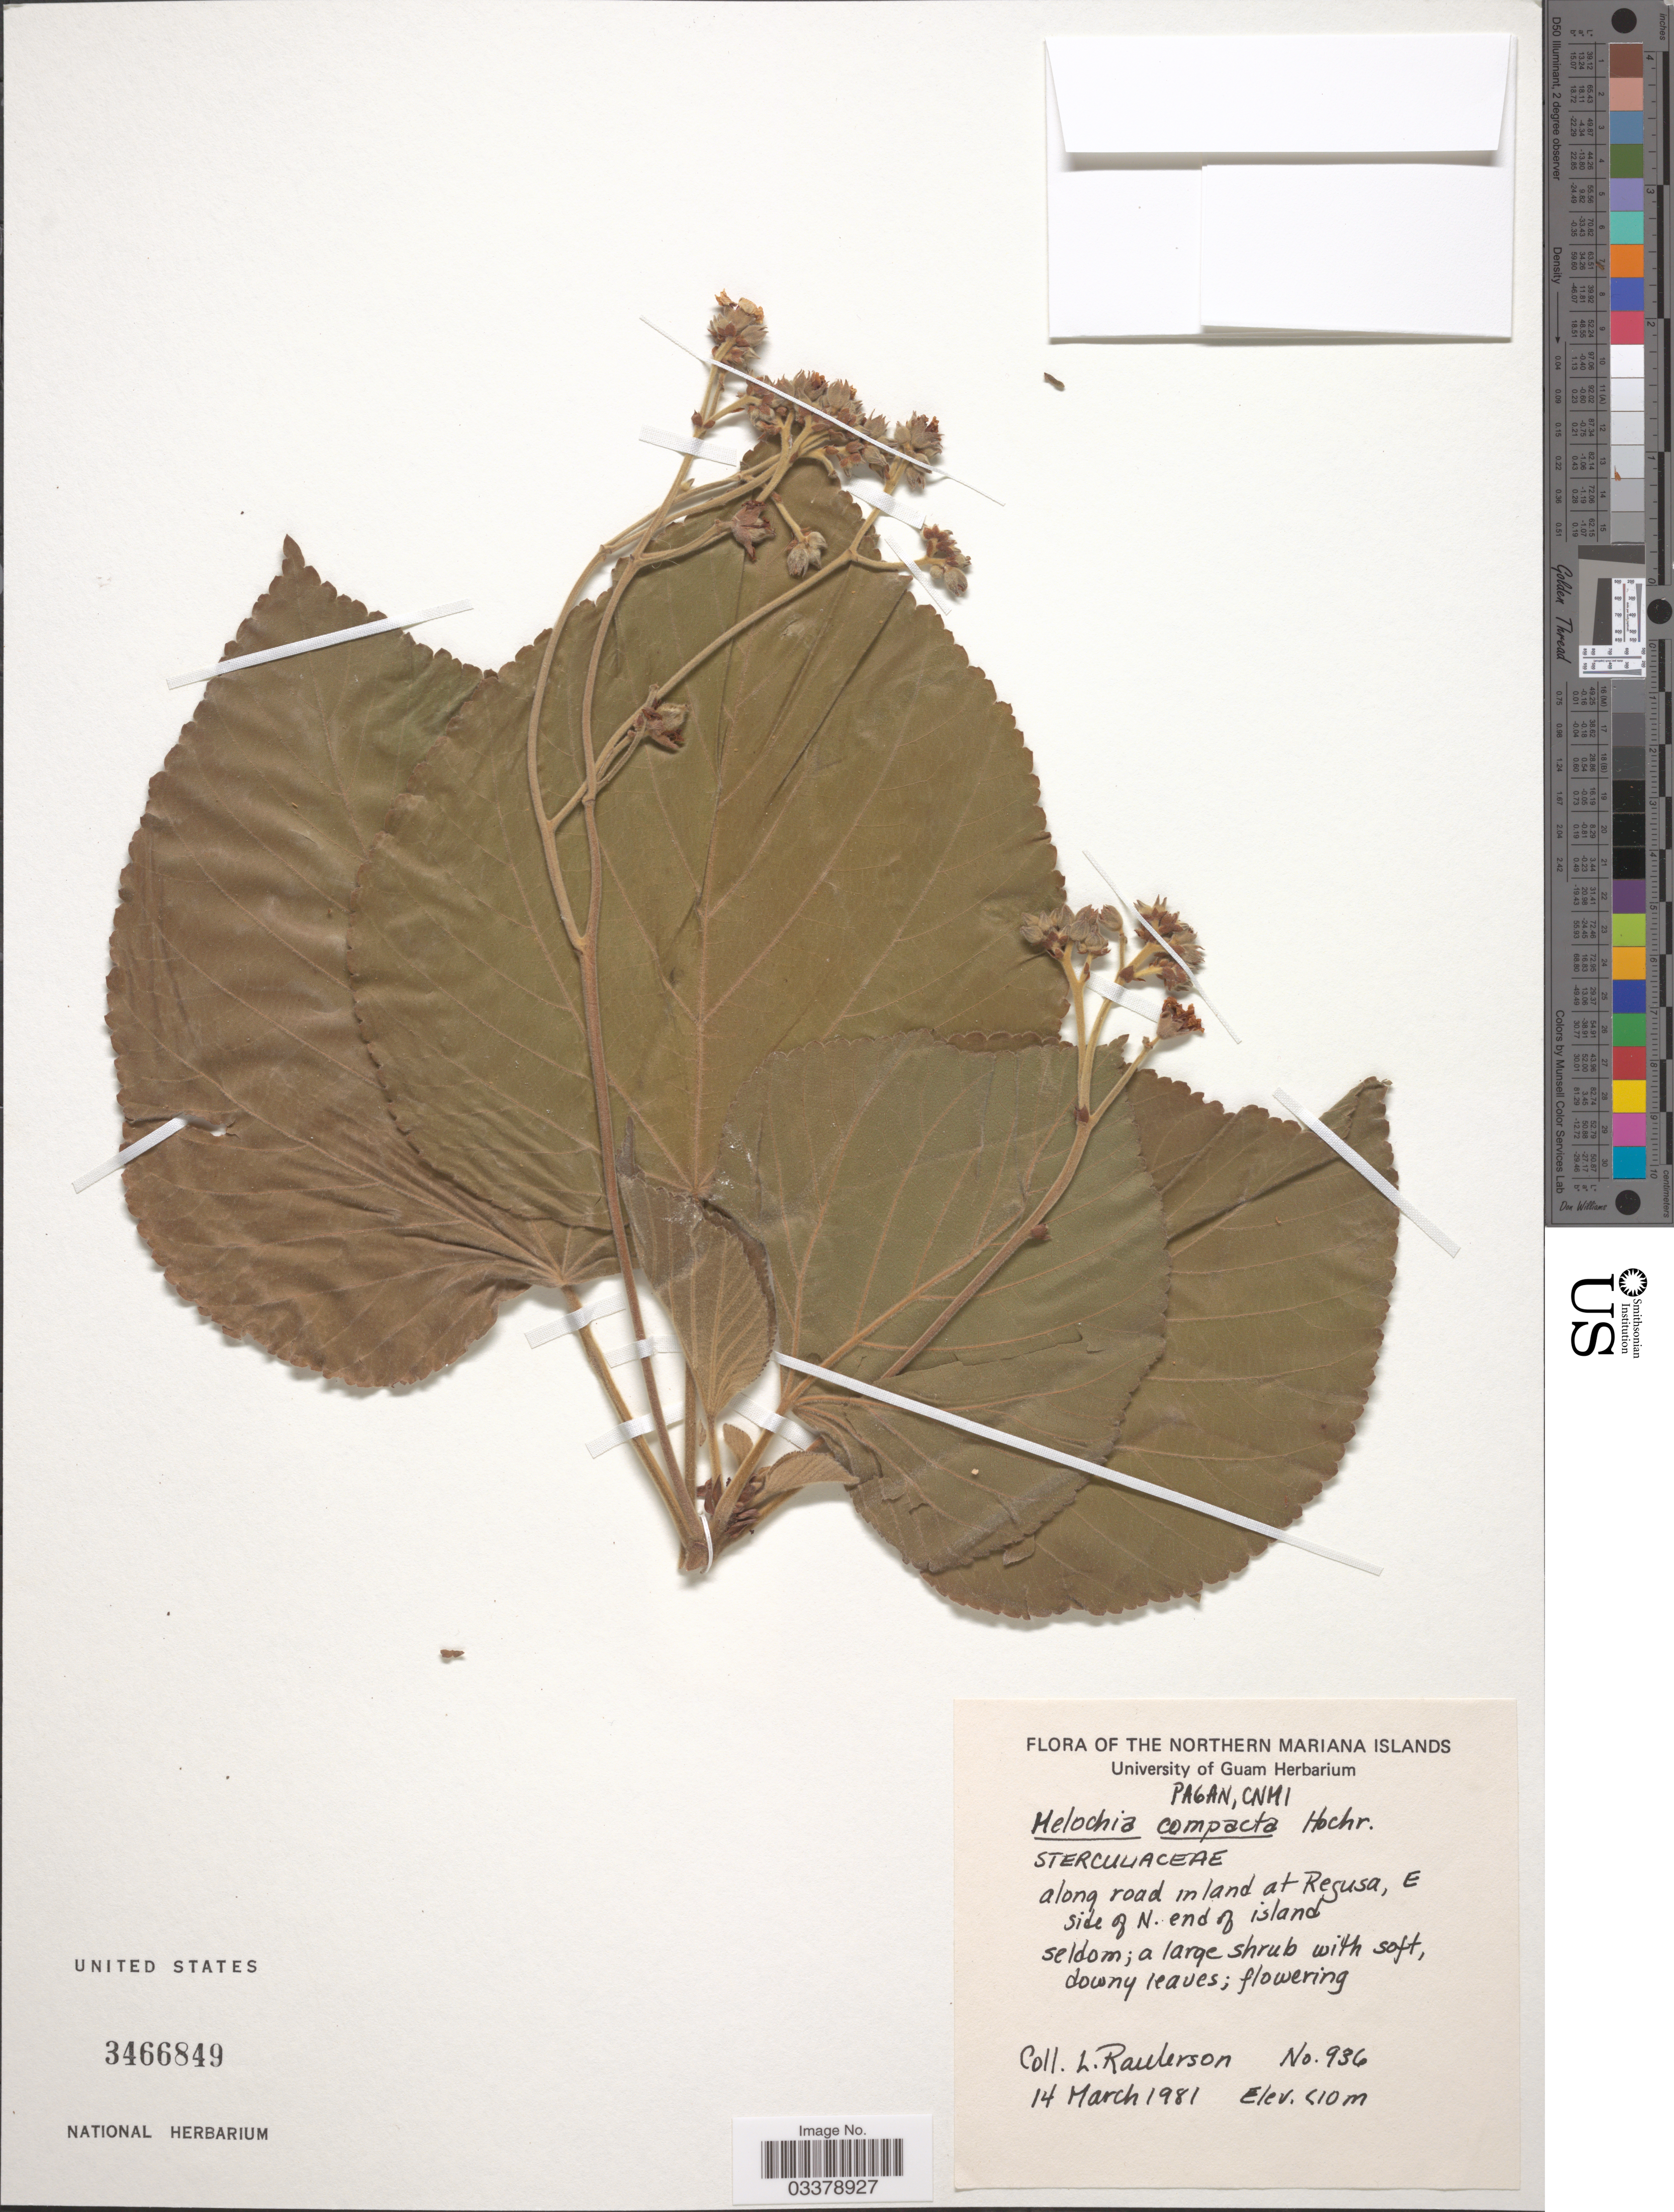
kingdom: Plantae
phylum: Tracheophyta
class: Magnoliopsida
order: Malvales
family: Malvaceae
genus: Melochia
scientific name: Melochia compacta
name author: Hochr.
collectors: L. Raulerson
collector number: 936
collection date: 1981-03-14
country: Northern Mariana Islands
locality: Pagan, CNMI, along road in land at Resusa, E side of N. end of island.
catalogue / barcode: US 3466849